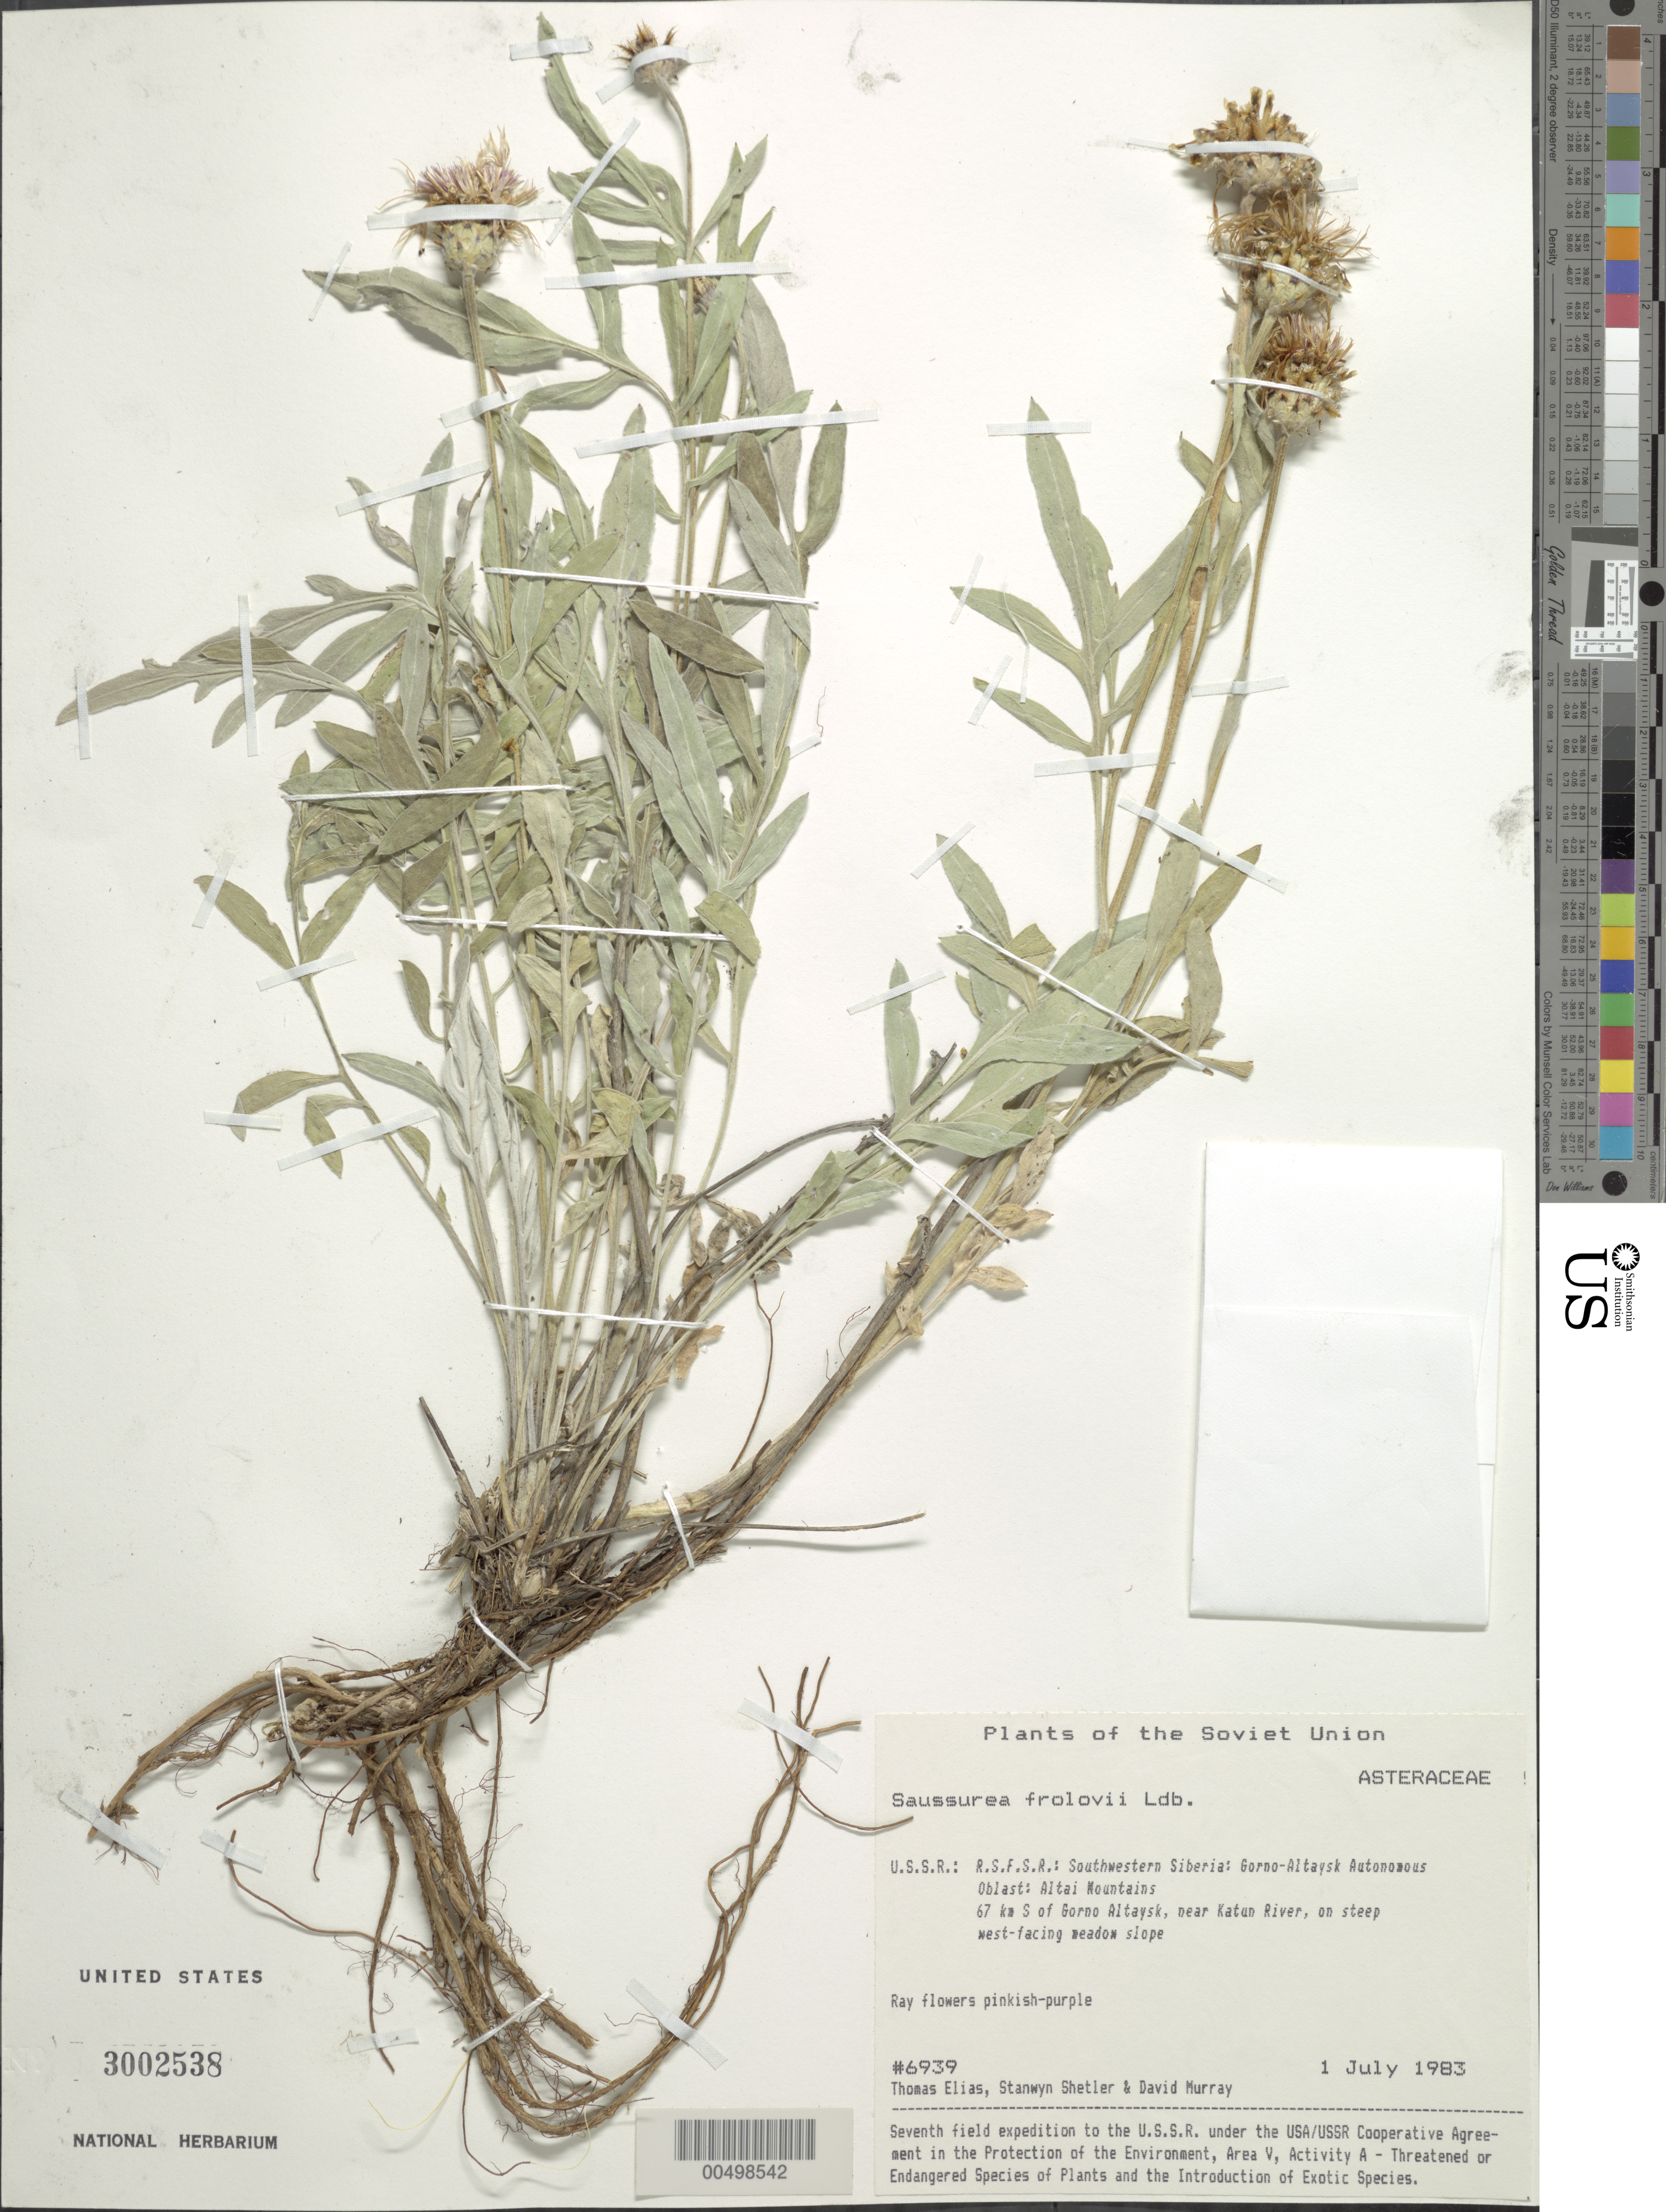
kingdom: Plantae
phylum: Tracheophyta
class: Magnoliopsida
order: Asterales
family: Asteraceae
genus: Saussurea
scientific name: Saussurea frolowii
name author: Ledeb.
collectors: T. Elias, S. Shetler & D. F. Murray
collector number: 6939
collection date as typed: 01 Jul 1983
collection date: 1983-07-01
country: Russian Federation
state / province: Altai Republic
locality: Altai Mountains, 67 km S of Gorno-Altaysk, near Katun River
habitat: steep west-facing meadow slope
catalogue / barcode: US 3002538